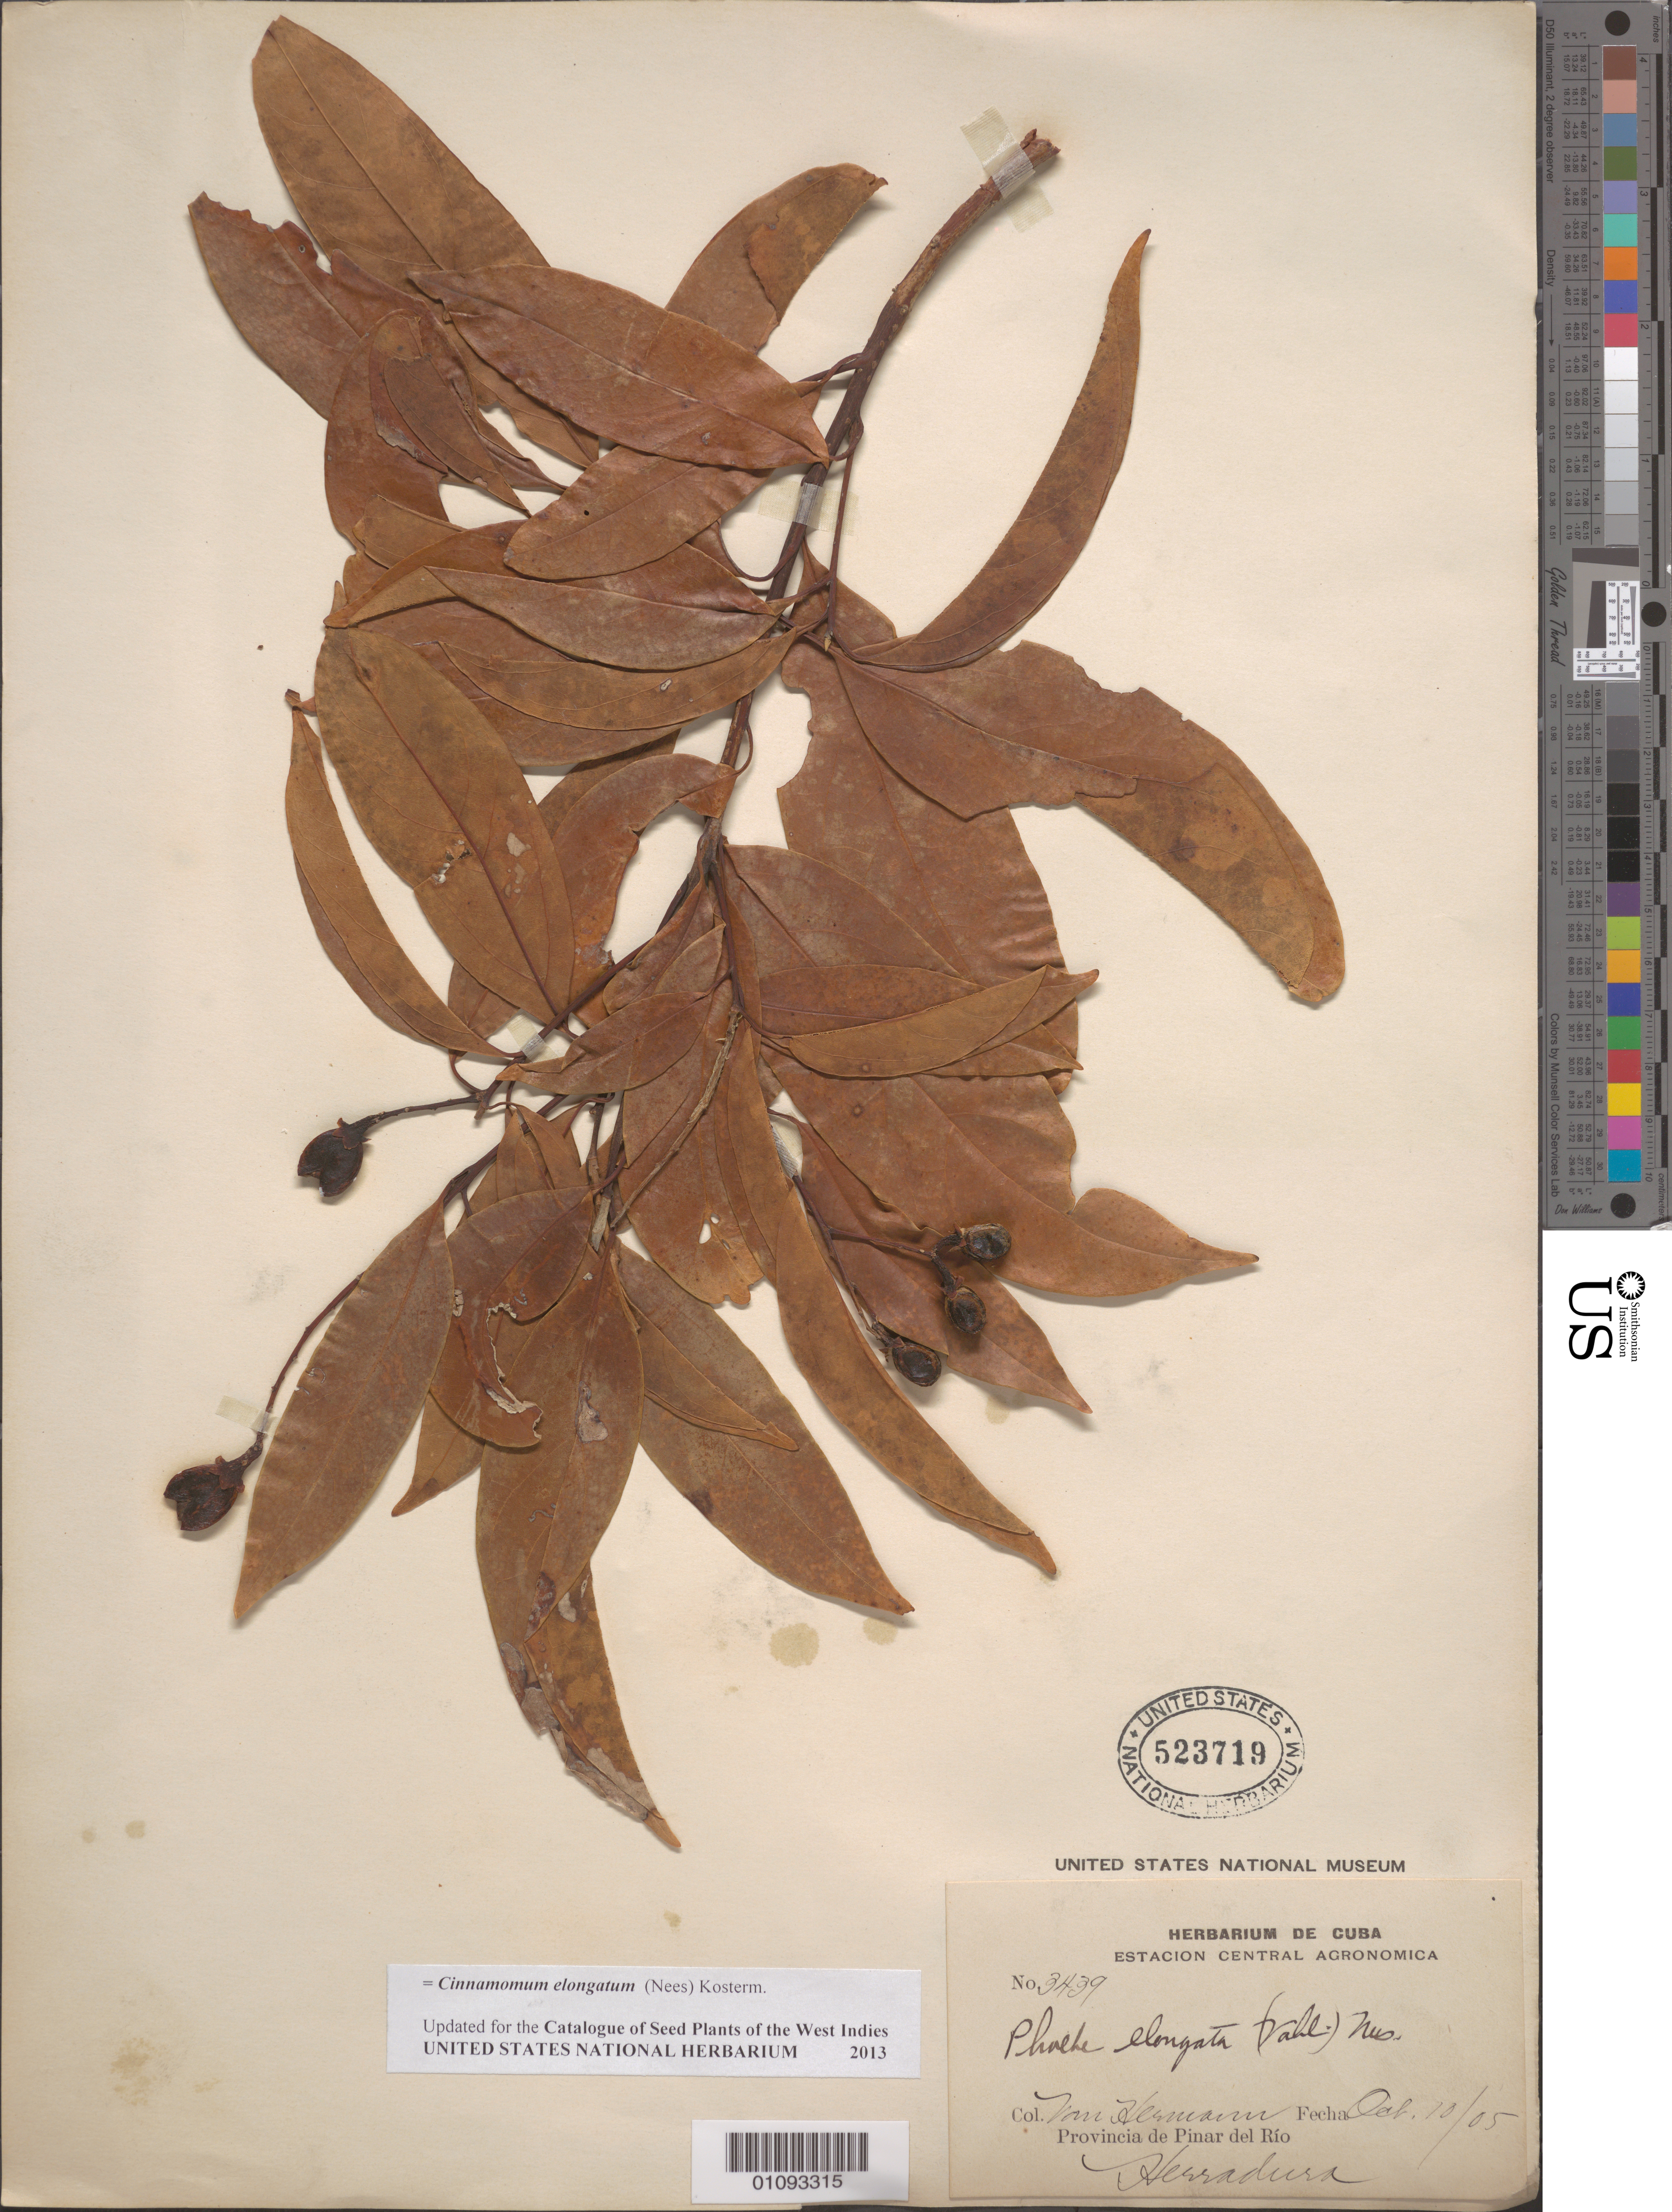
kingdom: Plantae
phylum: Tracheophyta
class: Magnoliopsida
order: Laurales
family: Lauraceae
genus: Phoebe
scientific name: Phoebe elongata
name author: (Vahl) Nees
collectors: H. A. Van Hermann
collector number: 3439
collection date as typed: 10 Oct 1905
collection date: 1905-10-10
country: Cuba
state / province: Pinar del Rio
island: Cuba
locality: Herradura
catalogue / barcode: US 523719